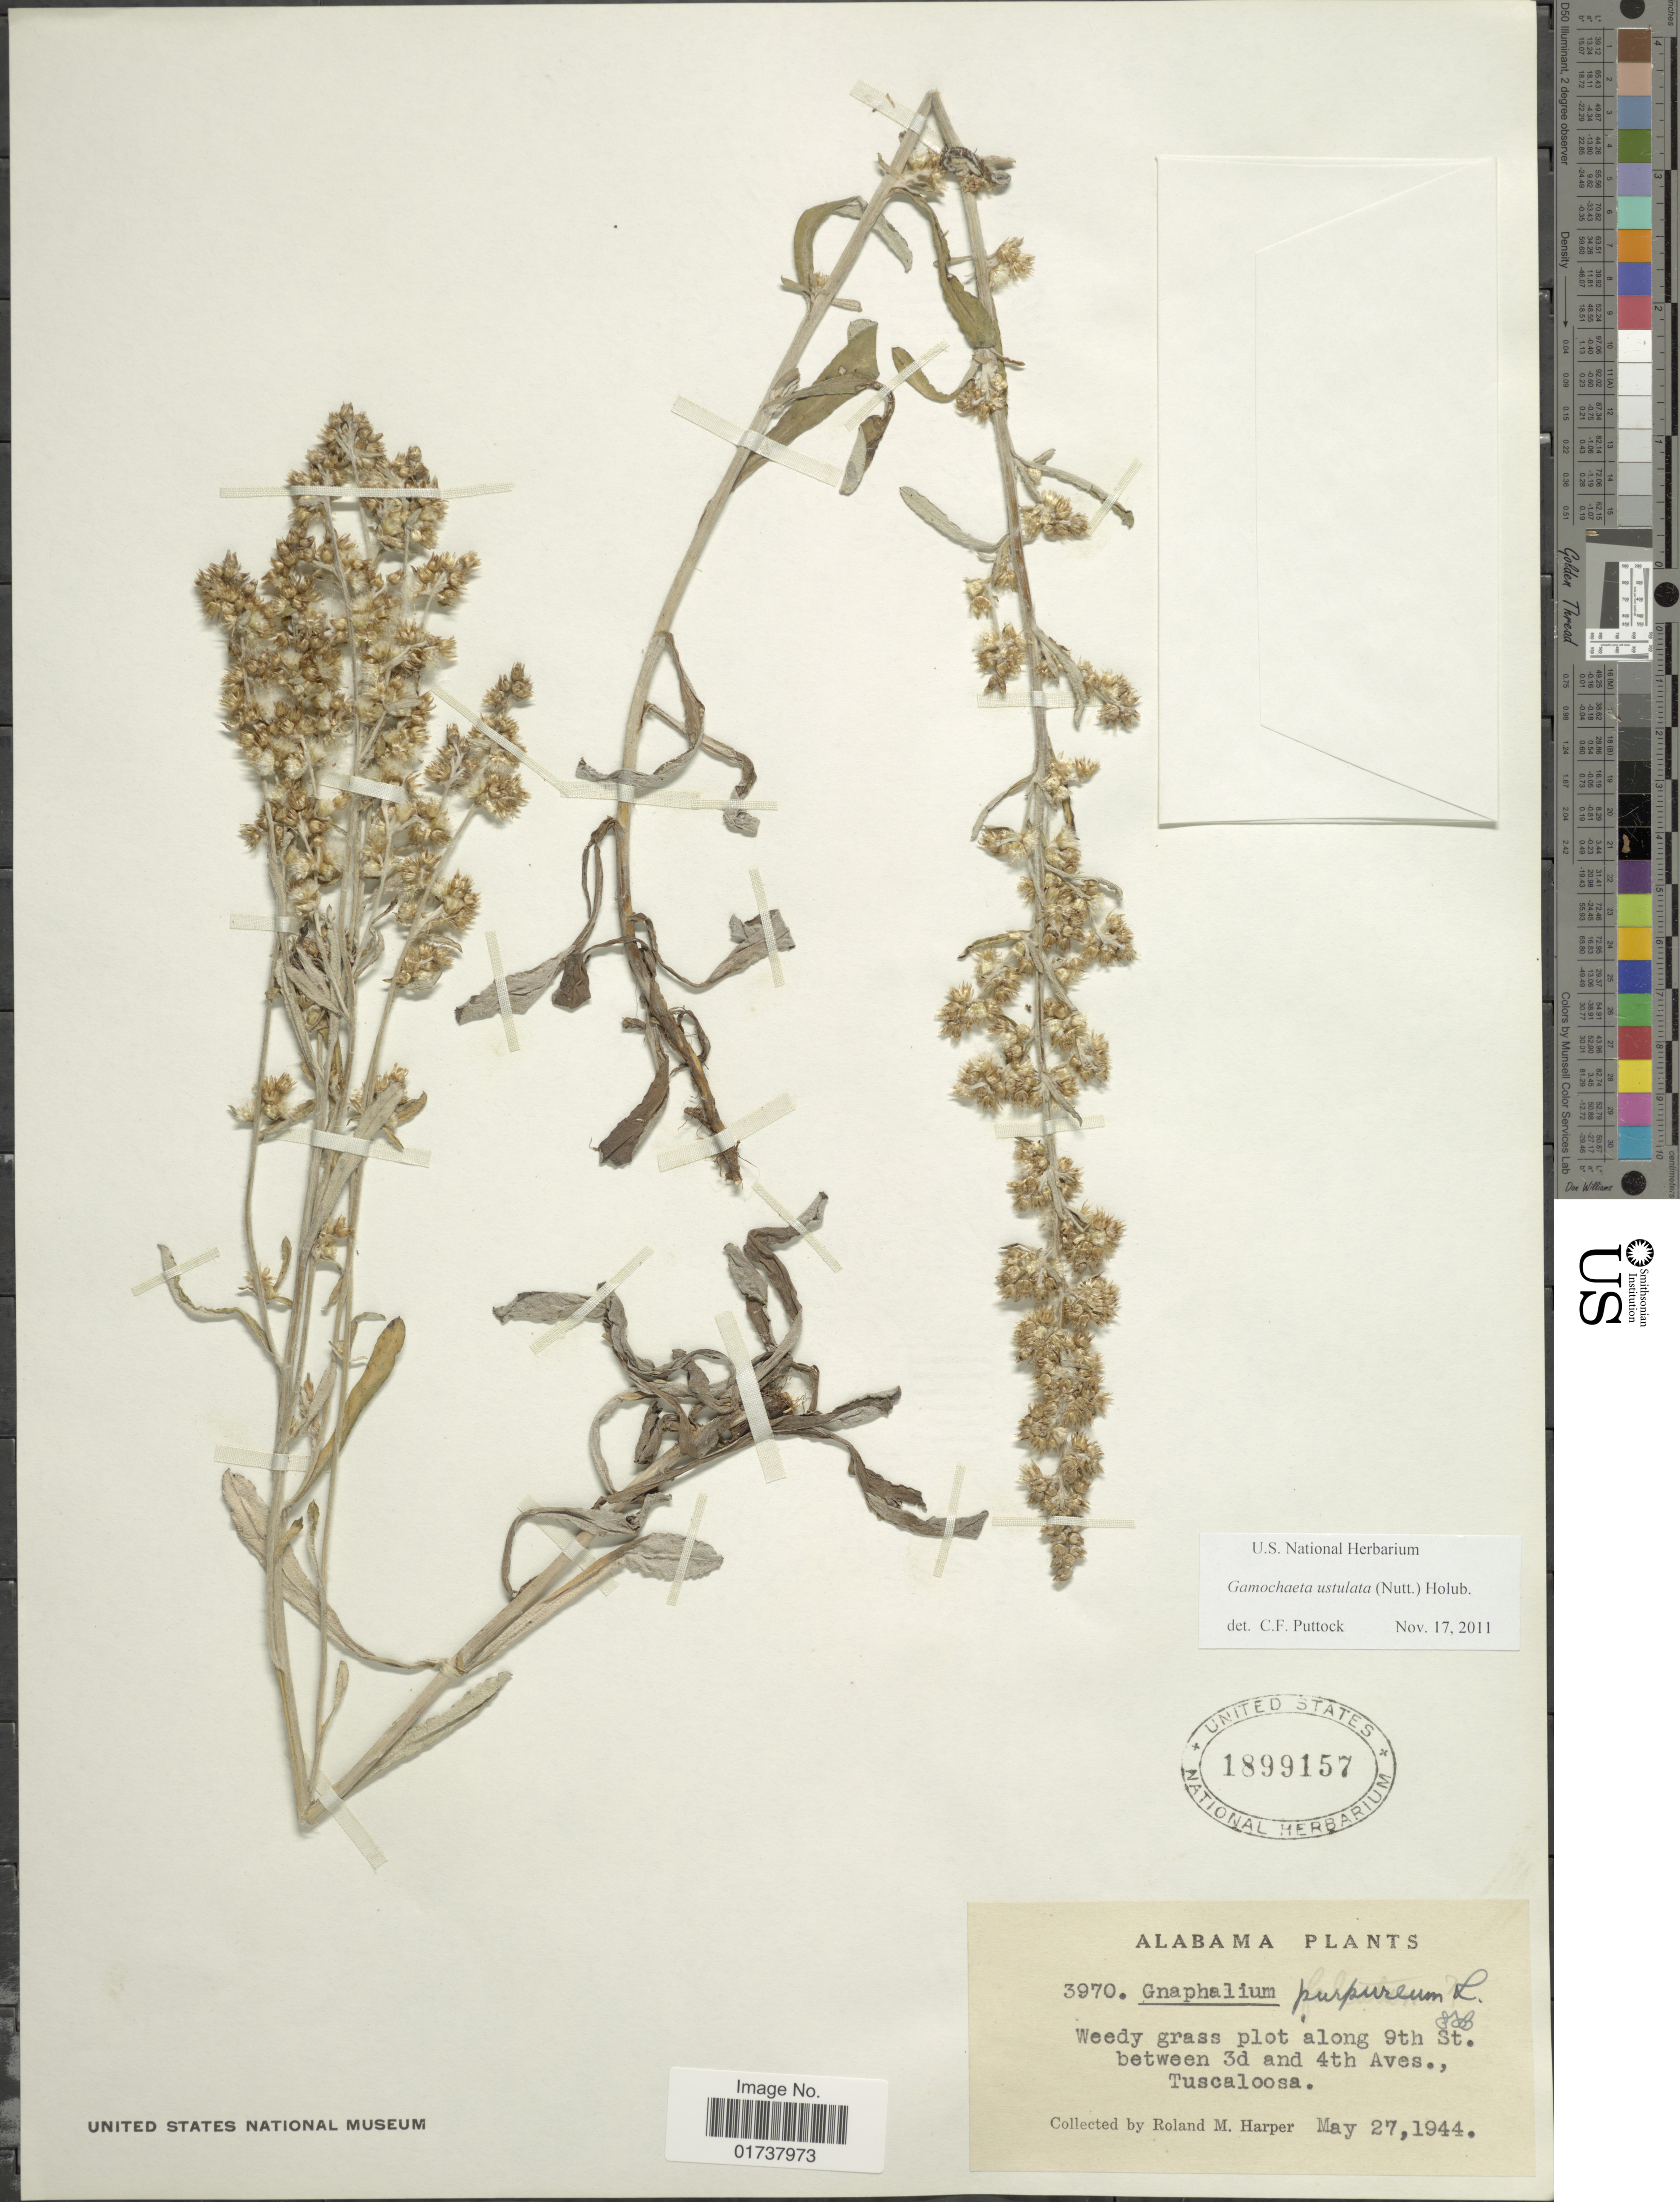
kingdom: Plantae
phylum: Tracheophyta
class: Magnoliopsida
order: Asterales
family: Asteraceae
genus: Gamochaeta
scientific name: Gamochaeta purpurea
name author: (L.) Cabrera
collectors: R. M. Harper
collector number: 3970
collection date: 1944-05-27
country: United States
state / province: Alabama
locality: Plot along 9th St. between 3d and 4th Aves., Tuscaloosa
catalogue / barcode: US 1899157